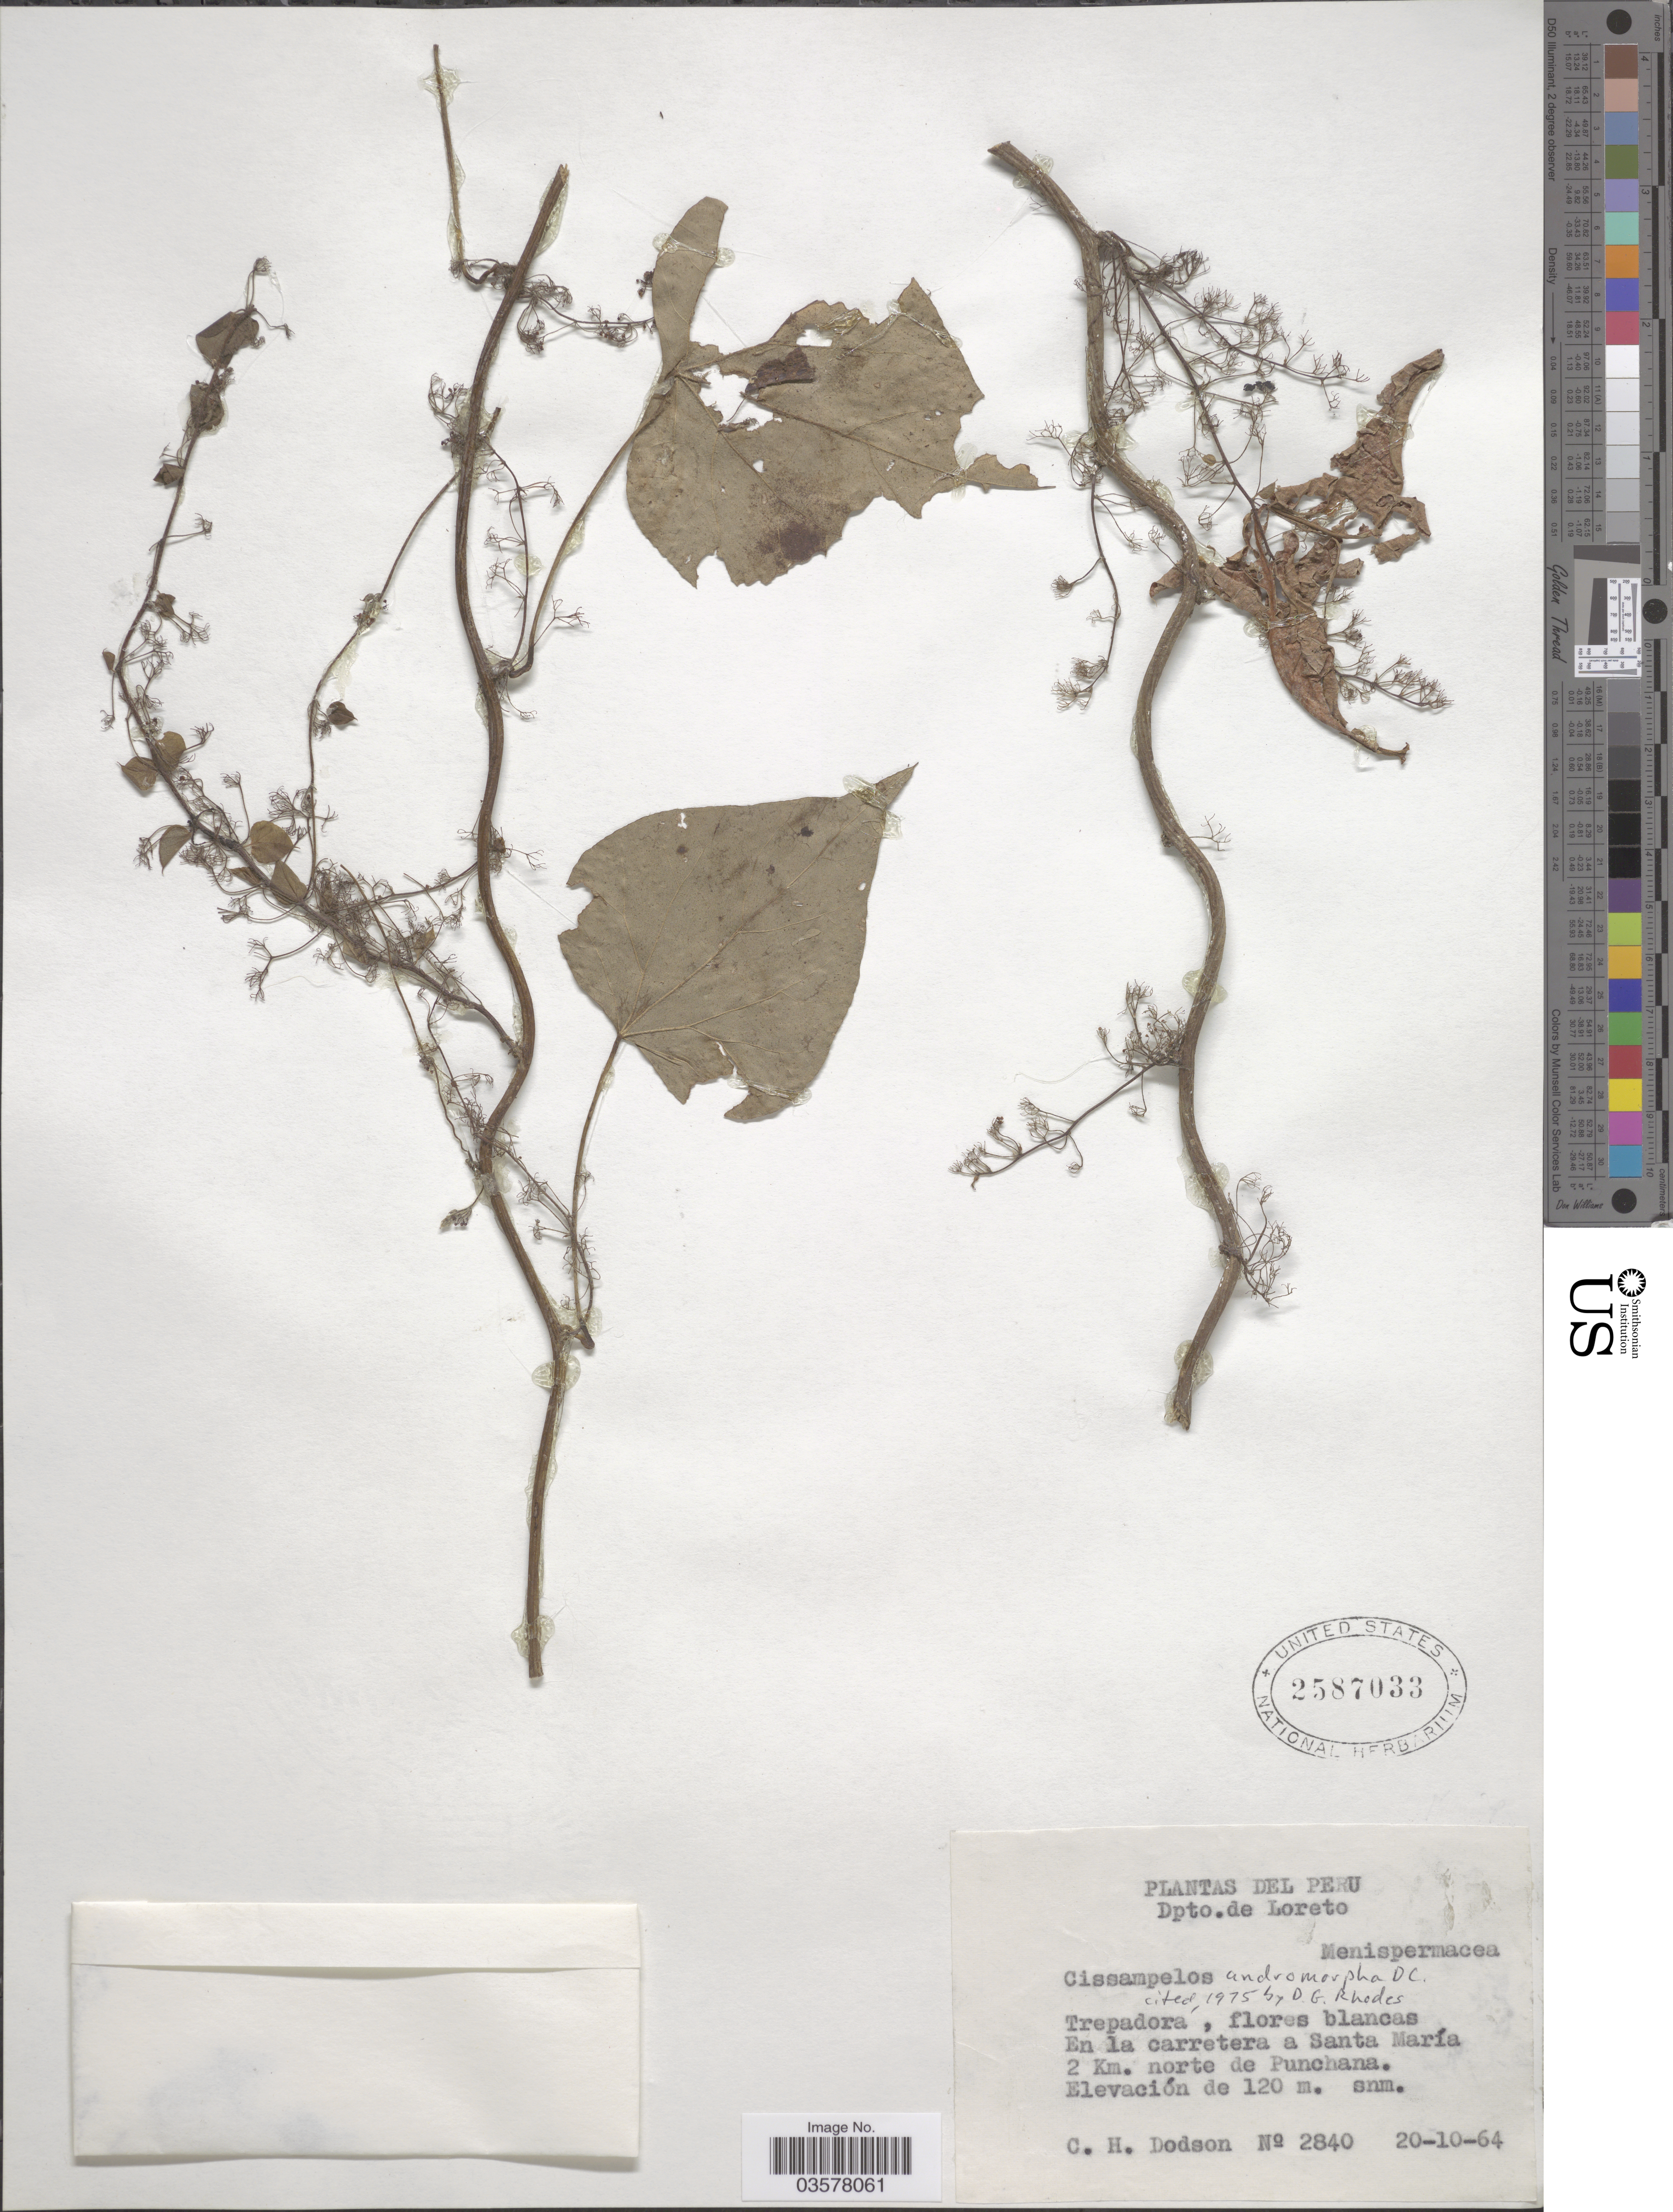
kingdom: Plantae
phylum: Tracheophyta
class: Magnoliopsida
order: Ranunculales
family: Menispermaceae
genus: Cissampelos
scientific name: Cissampelos andromorpha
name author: DC.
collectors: C. H. Dodson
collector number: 2840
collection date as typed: Transcribed d/m/y: 20/10/64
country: Peru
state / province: Loreto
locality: Dpto. de Loreto. En la carretera a Santa María 2 Km. norte de Punchana.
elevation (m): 120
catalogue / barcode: US 2587033